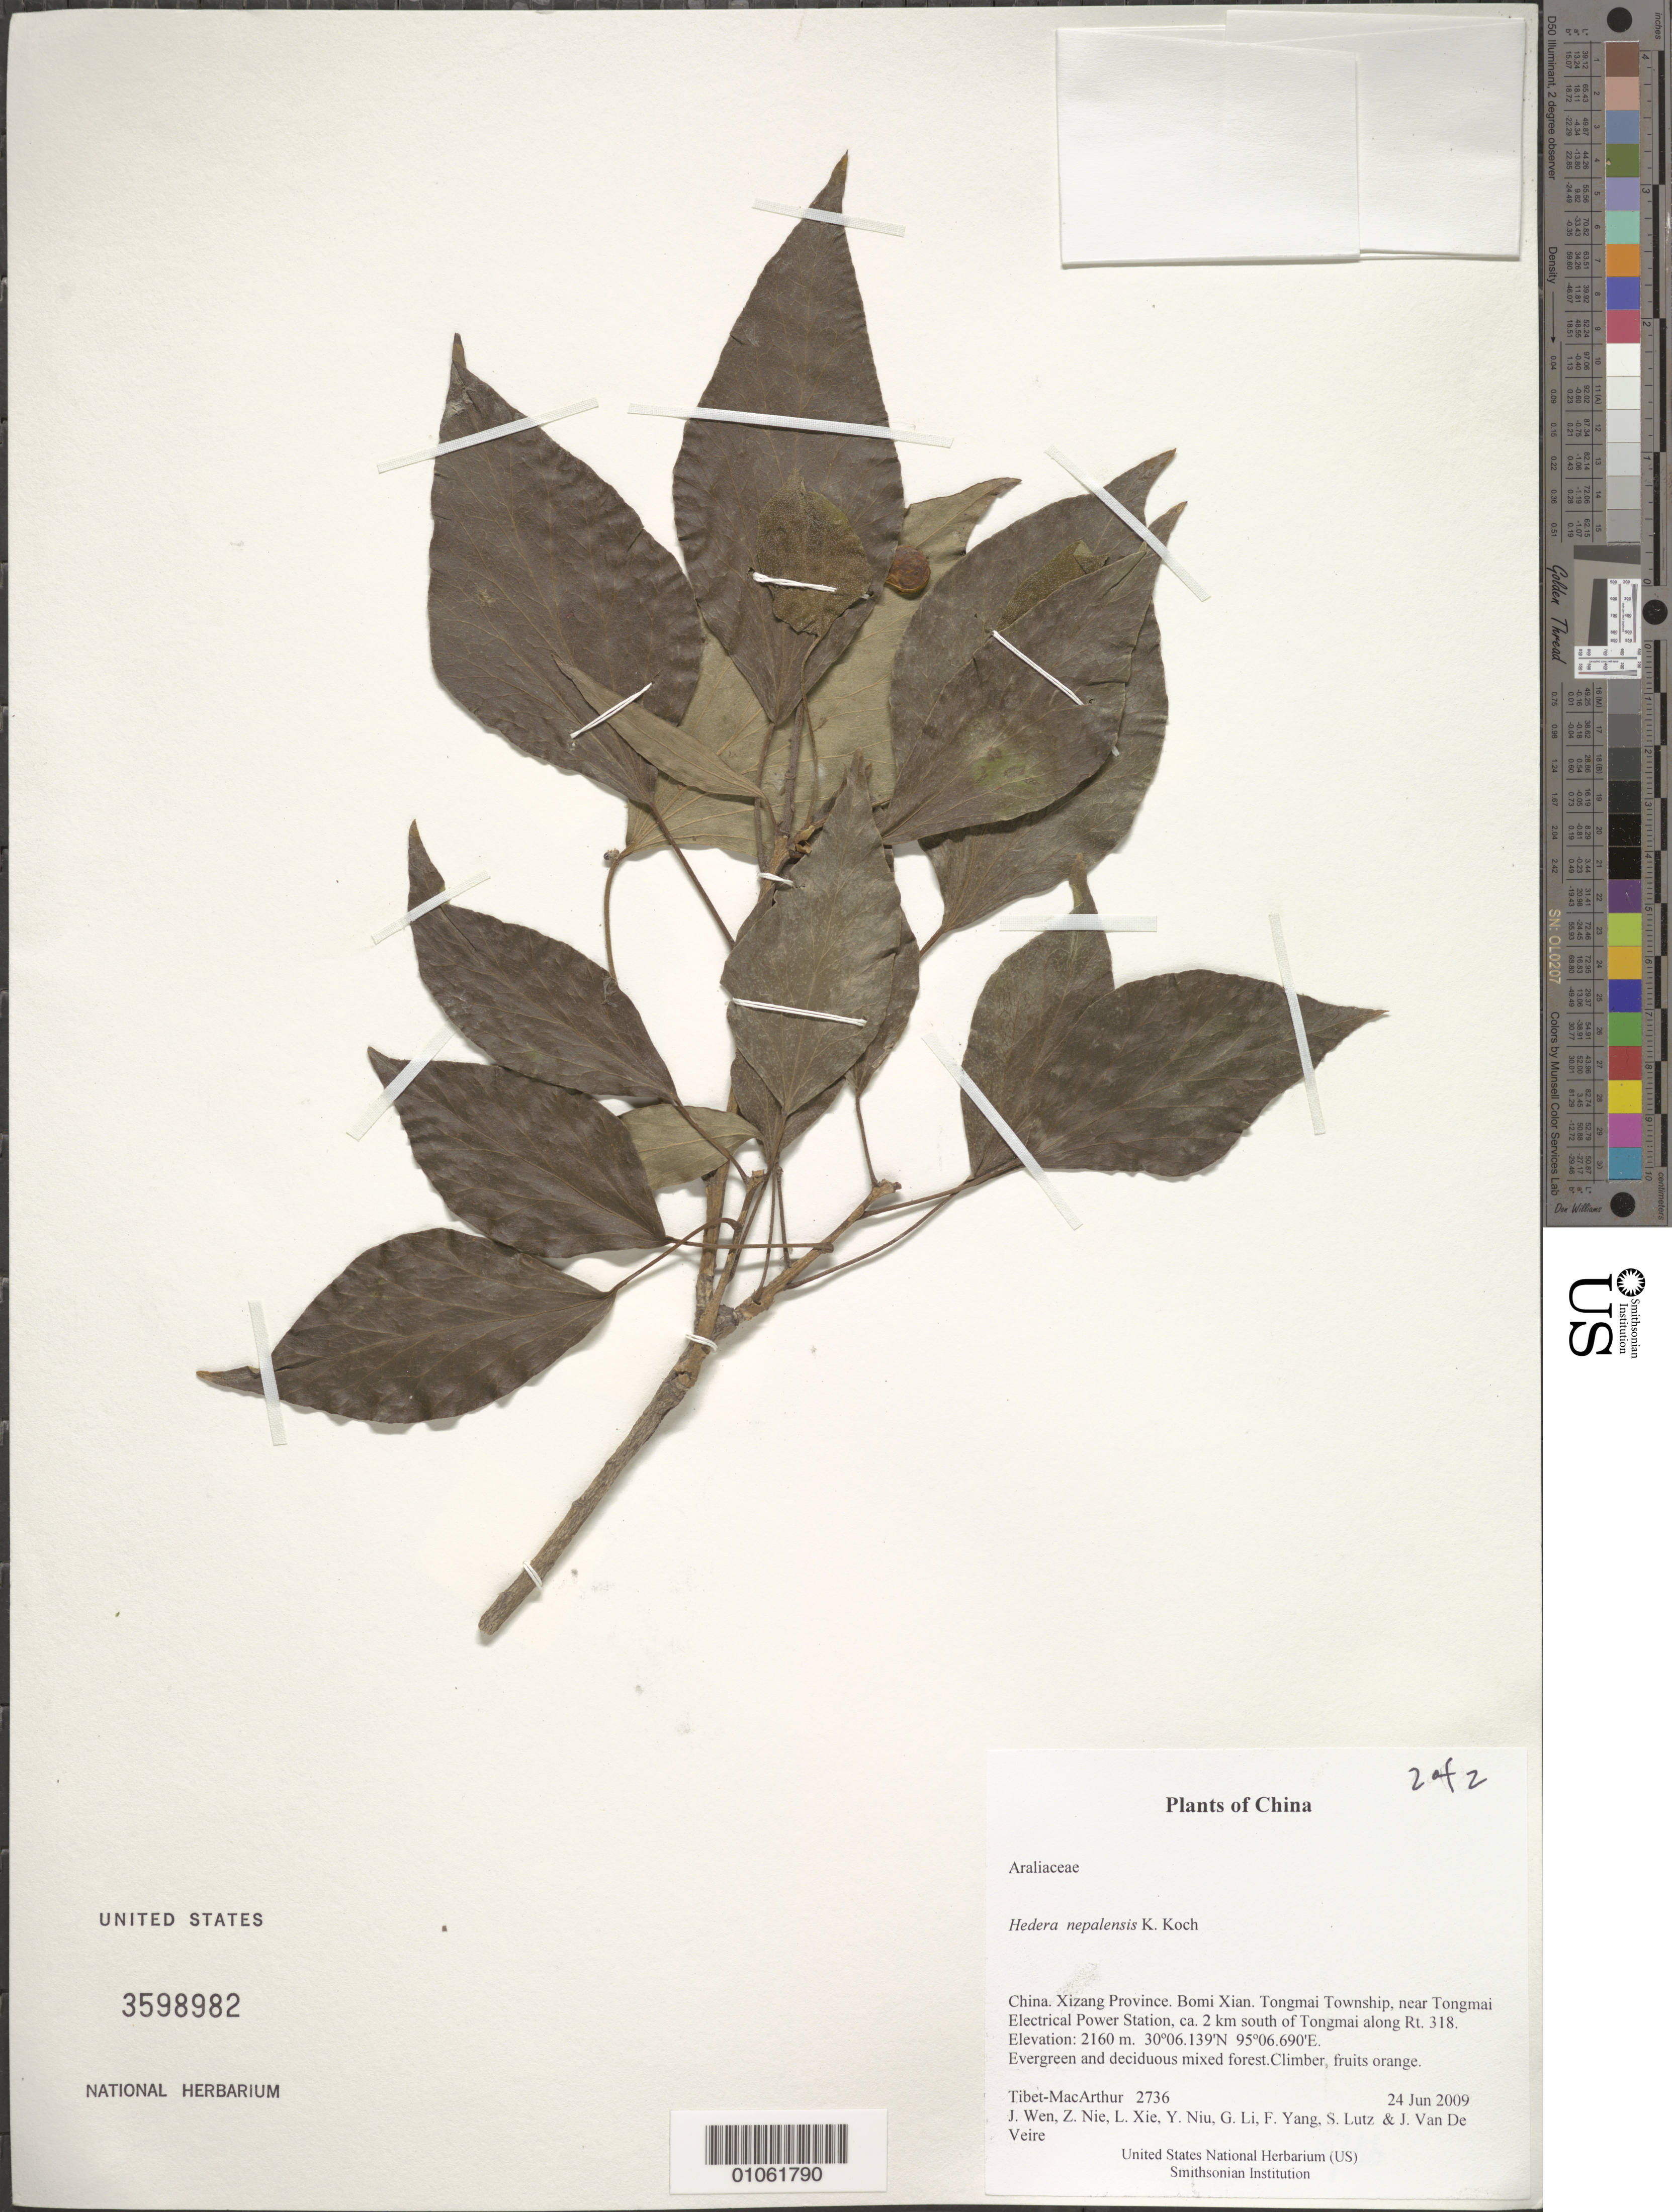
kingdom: Plantae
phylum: Tracheophyta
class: Magnoliopsida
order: Apiales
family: Araliaceae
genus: Hedera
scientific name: Hedera nepalensis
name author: K. Koch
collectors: Tibet-MacArthur, J. Wen, Z. Nie, L. Xie, Y. Niu, G. Li, F. Yang, S. Lutz & J. Van De Veire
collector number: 2736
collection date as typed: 24 Jun 2009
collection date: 2009-06-24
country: China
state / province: Xizang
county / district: Bomi Xian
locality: Tongmai Township, near Tongmai Electrical Power Station, ca. 2 km south of Tongmai along Rt. 318.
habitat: Evergreen and deciduous mixed forest.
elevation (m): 2160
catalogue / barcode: US 3598982